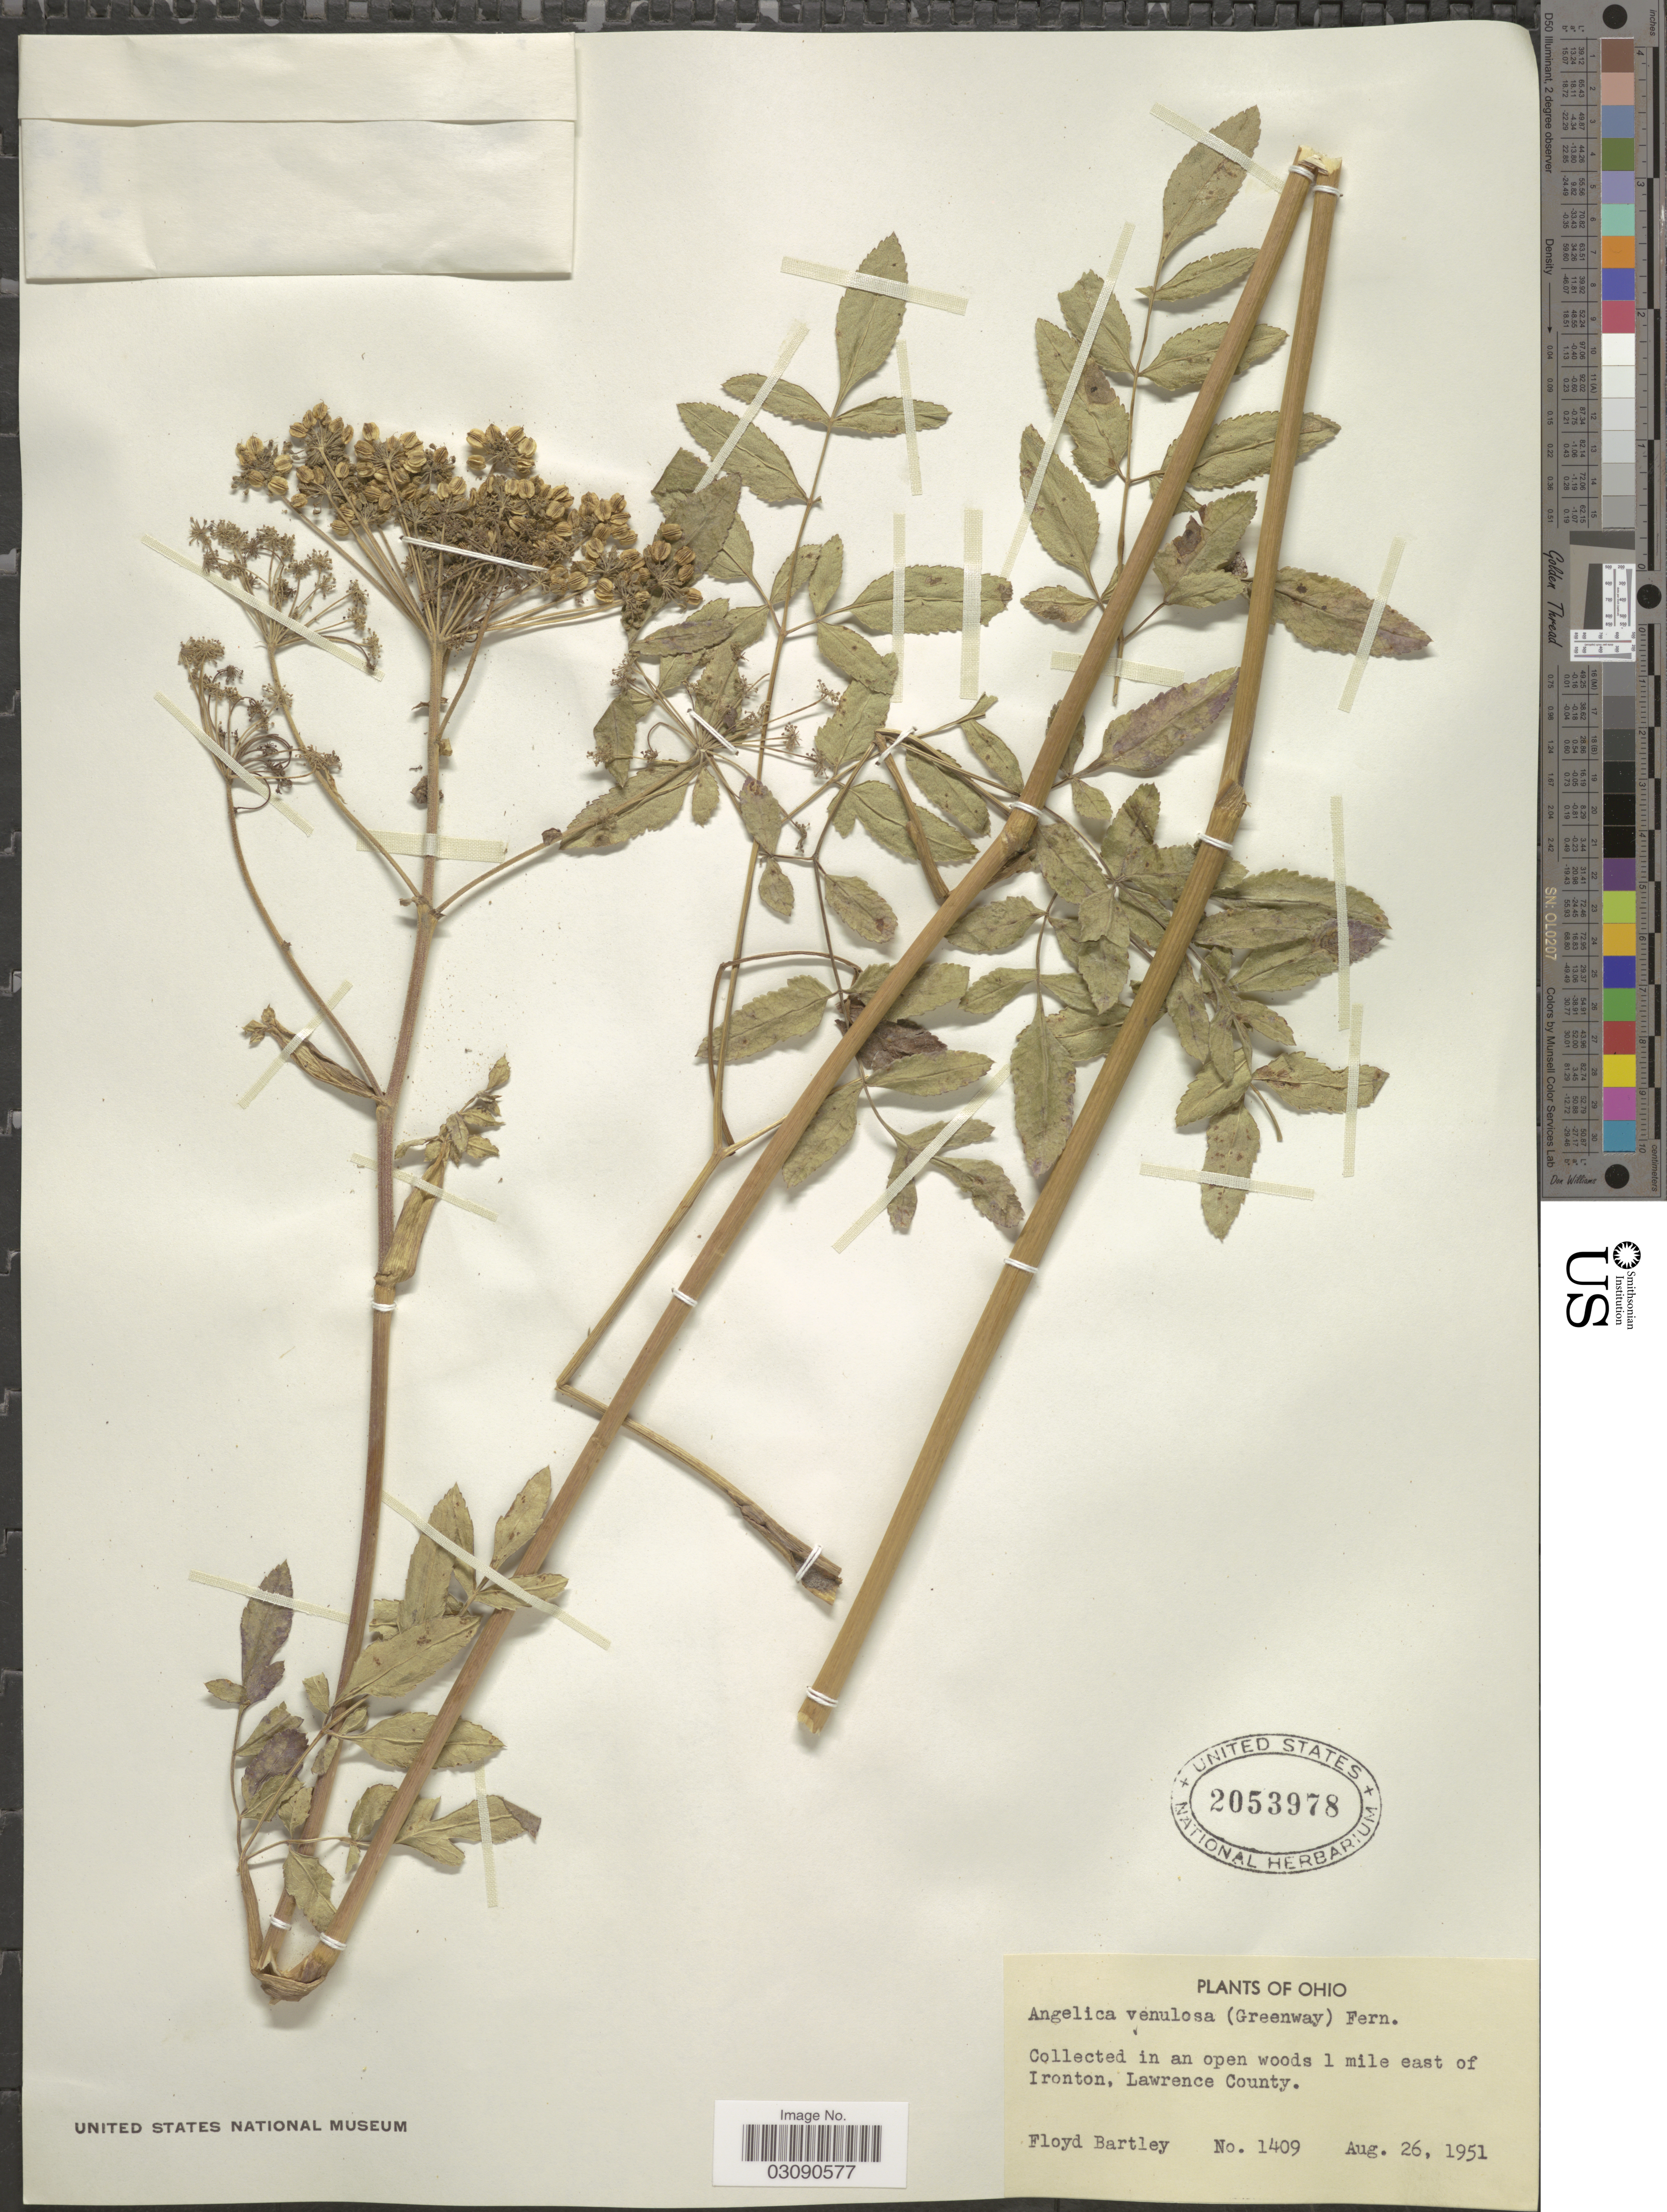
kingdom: Plantae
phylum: Tracheophyta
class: Magnoliopsida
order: Apiales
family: Apiaceae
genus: Angelica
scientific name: Angelica venenosa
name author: (Greenway) Fernald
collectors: F. Bartley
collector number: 1409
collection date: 1951-08-26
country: United States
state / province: Ohio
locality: Collected in an open woods 1 mile east of Ironton, Lawrence County.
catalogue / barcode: US 2053978